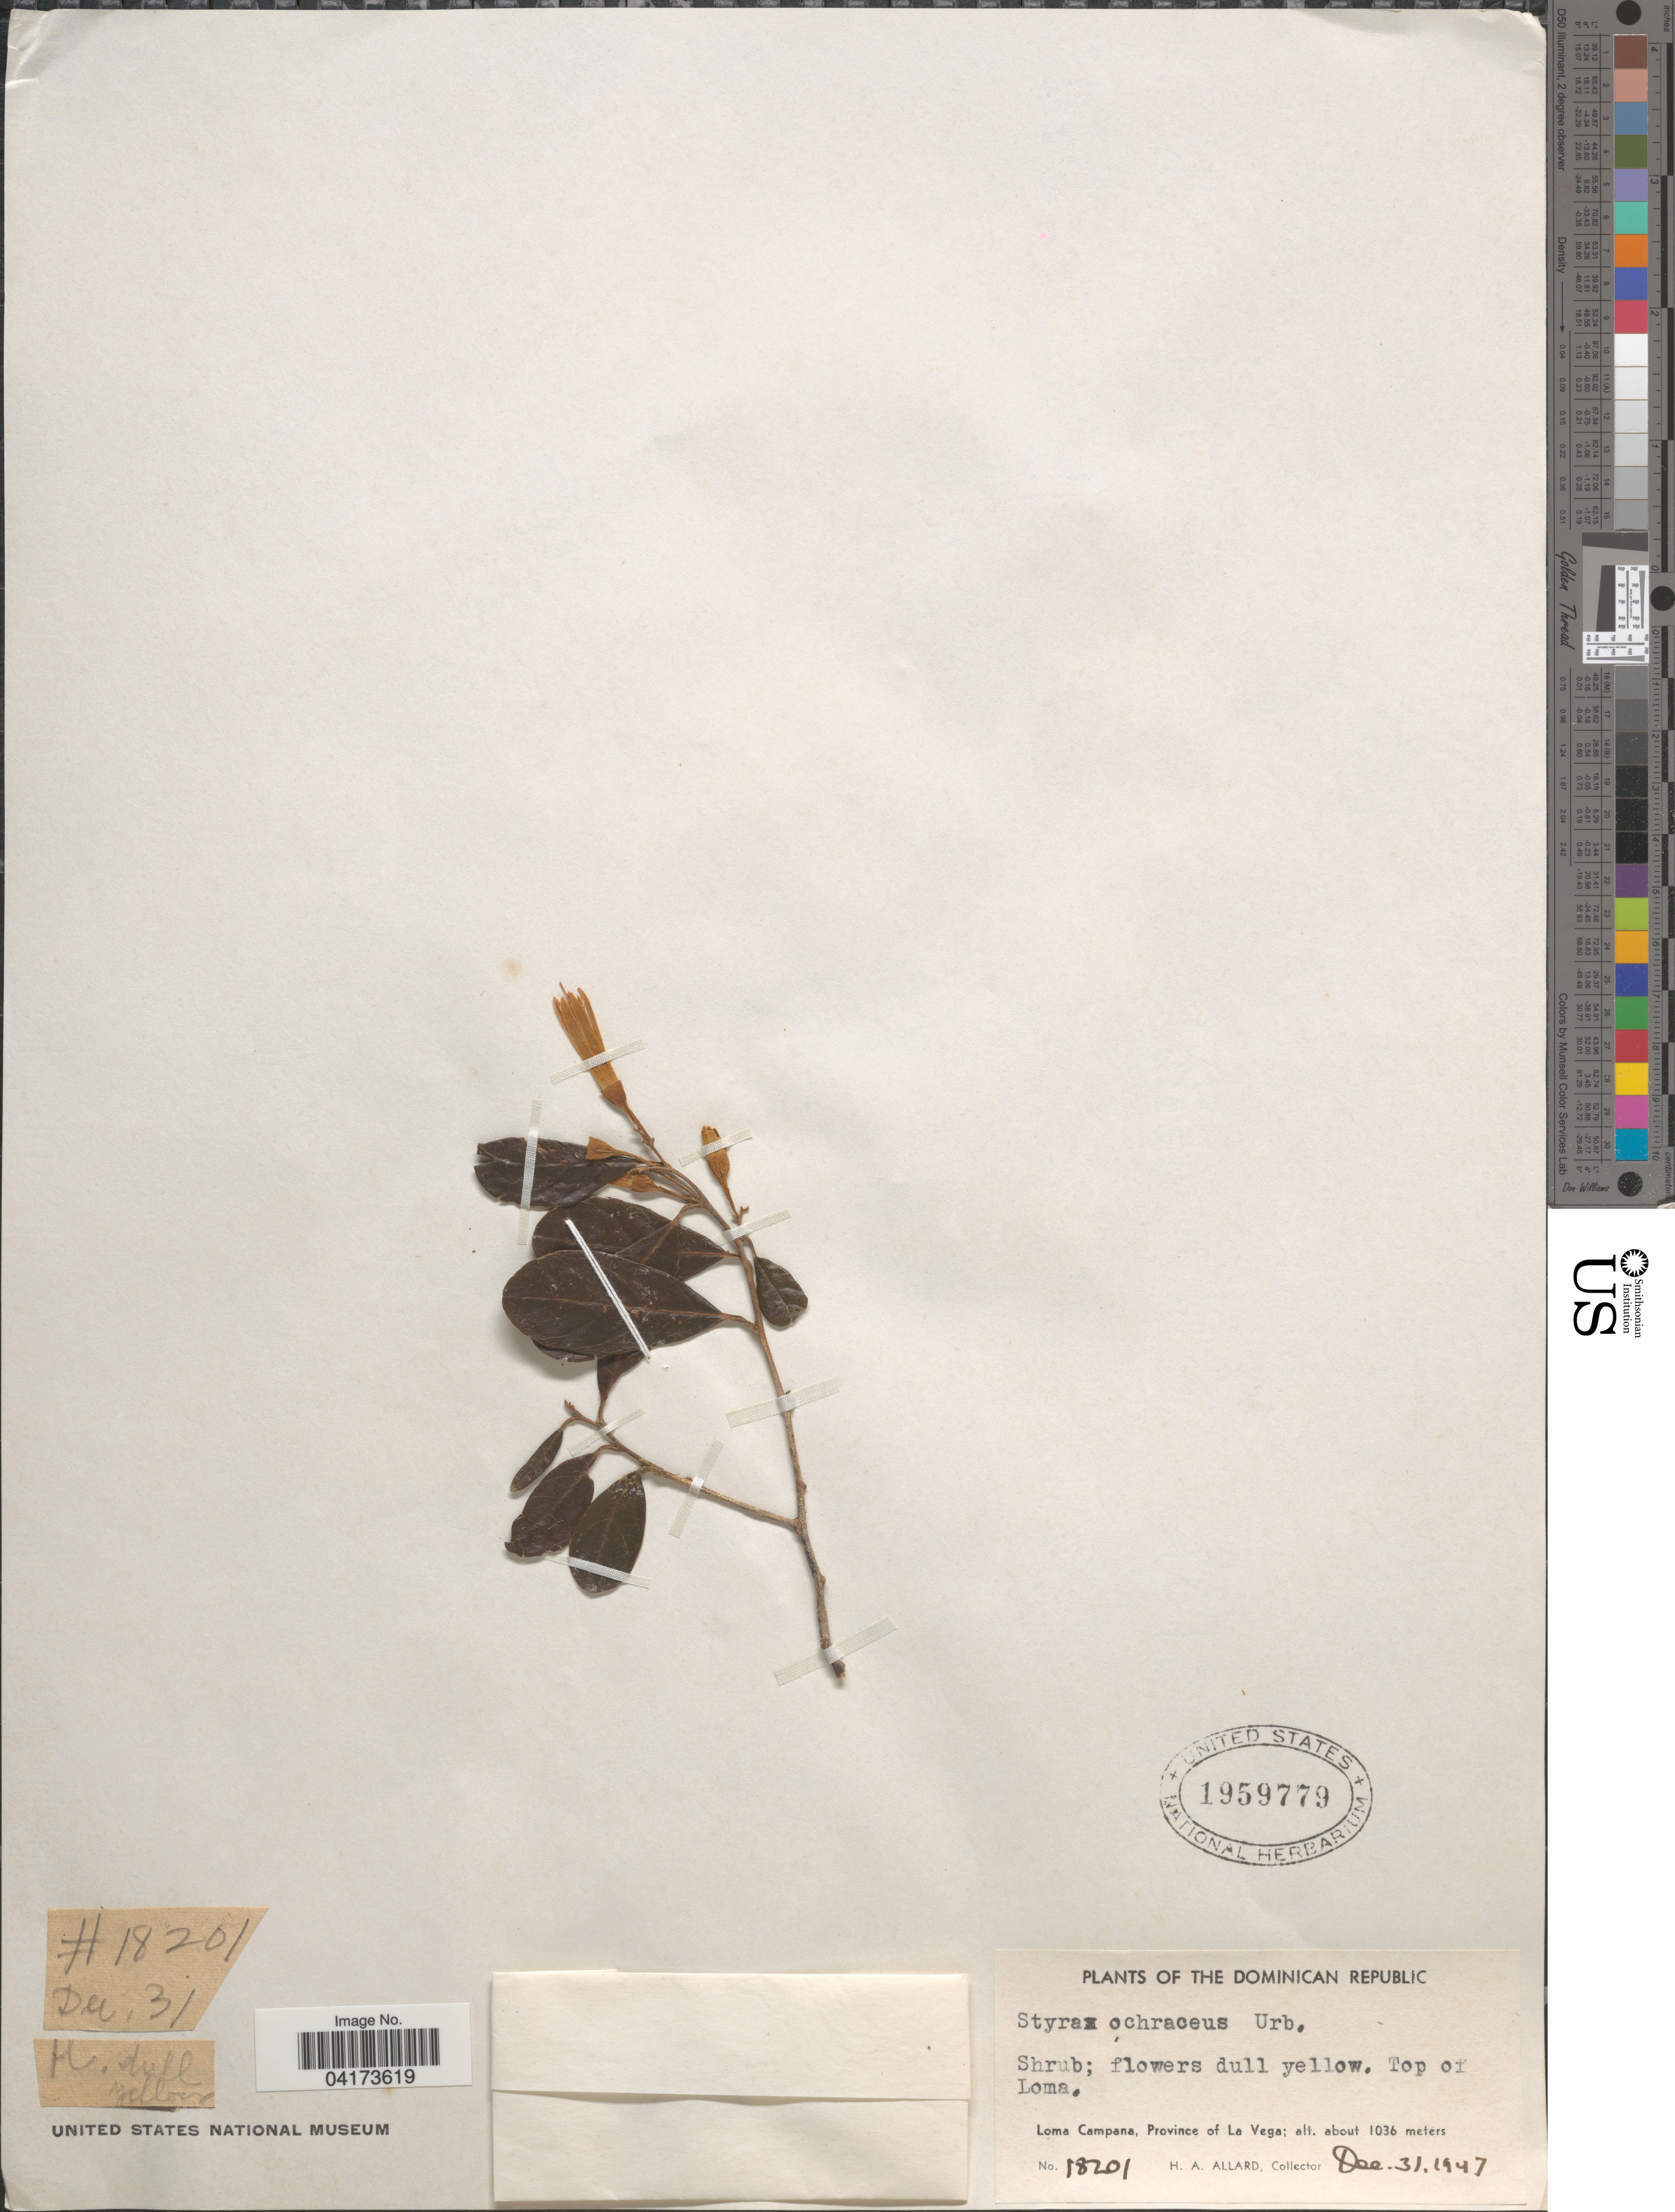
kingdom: Plantae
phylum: Tracheophyta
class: Magnoliopsida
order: Ericales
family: Styracaceae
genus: Styrax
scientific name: Styrax ochraceus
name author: Urb.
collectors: H. A. Allard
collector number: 18201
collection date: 1947-12-31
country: Dominican Republic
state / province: La Vega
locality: Top of Loma. Loma Campana.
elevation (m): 1036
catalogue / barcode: US 1959779